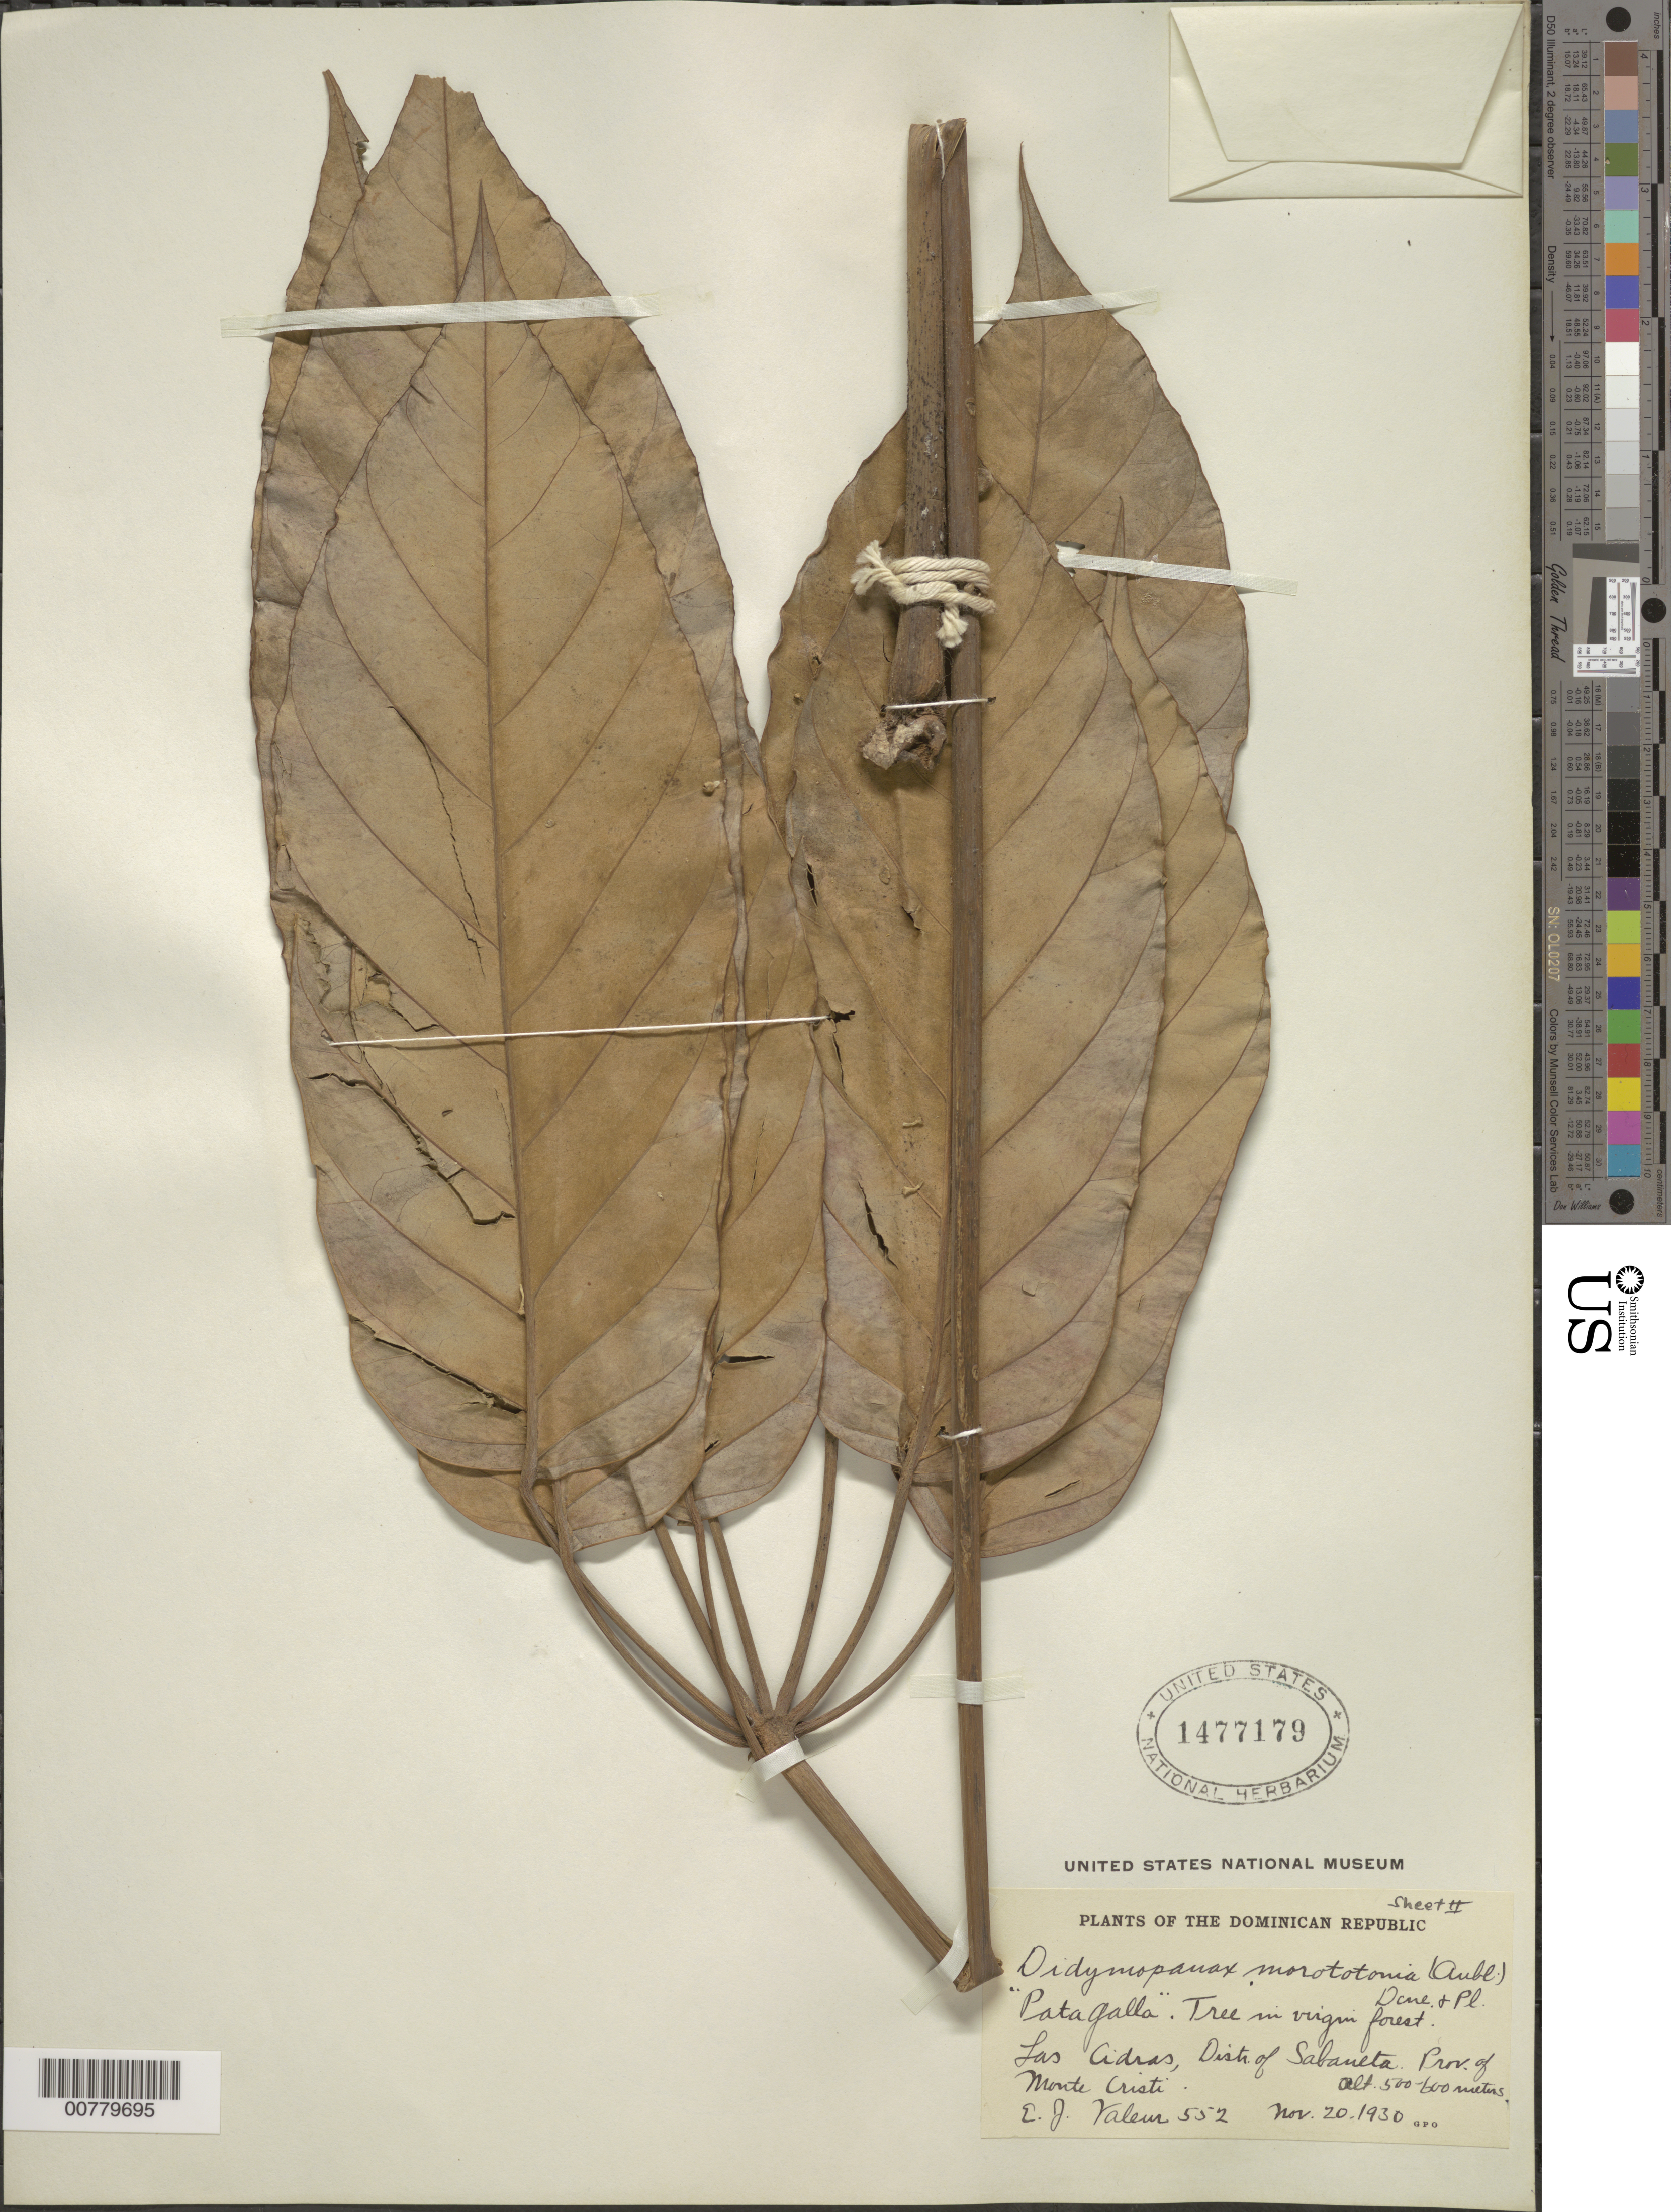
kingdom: Plantae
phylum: Tracheophyta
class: Magnoliopsida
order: Apiales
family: Araliaceae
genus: Schefflera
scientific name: Schefflera morototoni (Aubl.) Maguire, Steyerm. & Frodin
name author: (Aubl.) Maguire et al.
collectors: E. Valeur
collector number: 552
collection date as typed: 20 Nov 1930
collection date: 1930-11-20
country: Dominican Republic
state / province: Monte Cristi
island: Hispaniola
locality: Sabaneta, Las Cidras.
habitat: Virgin forest.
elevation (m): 500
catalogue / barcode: US 1477179